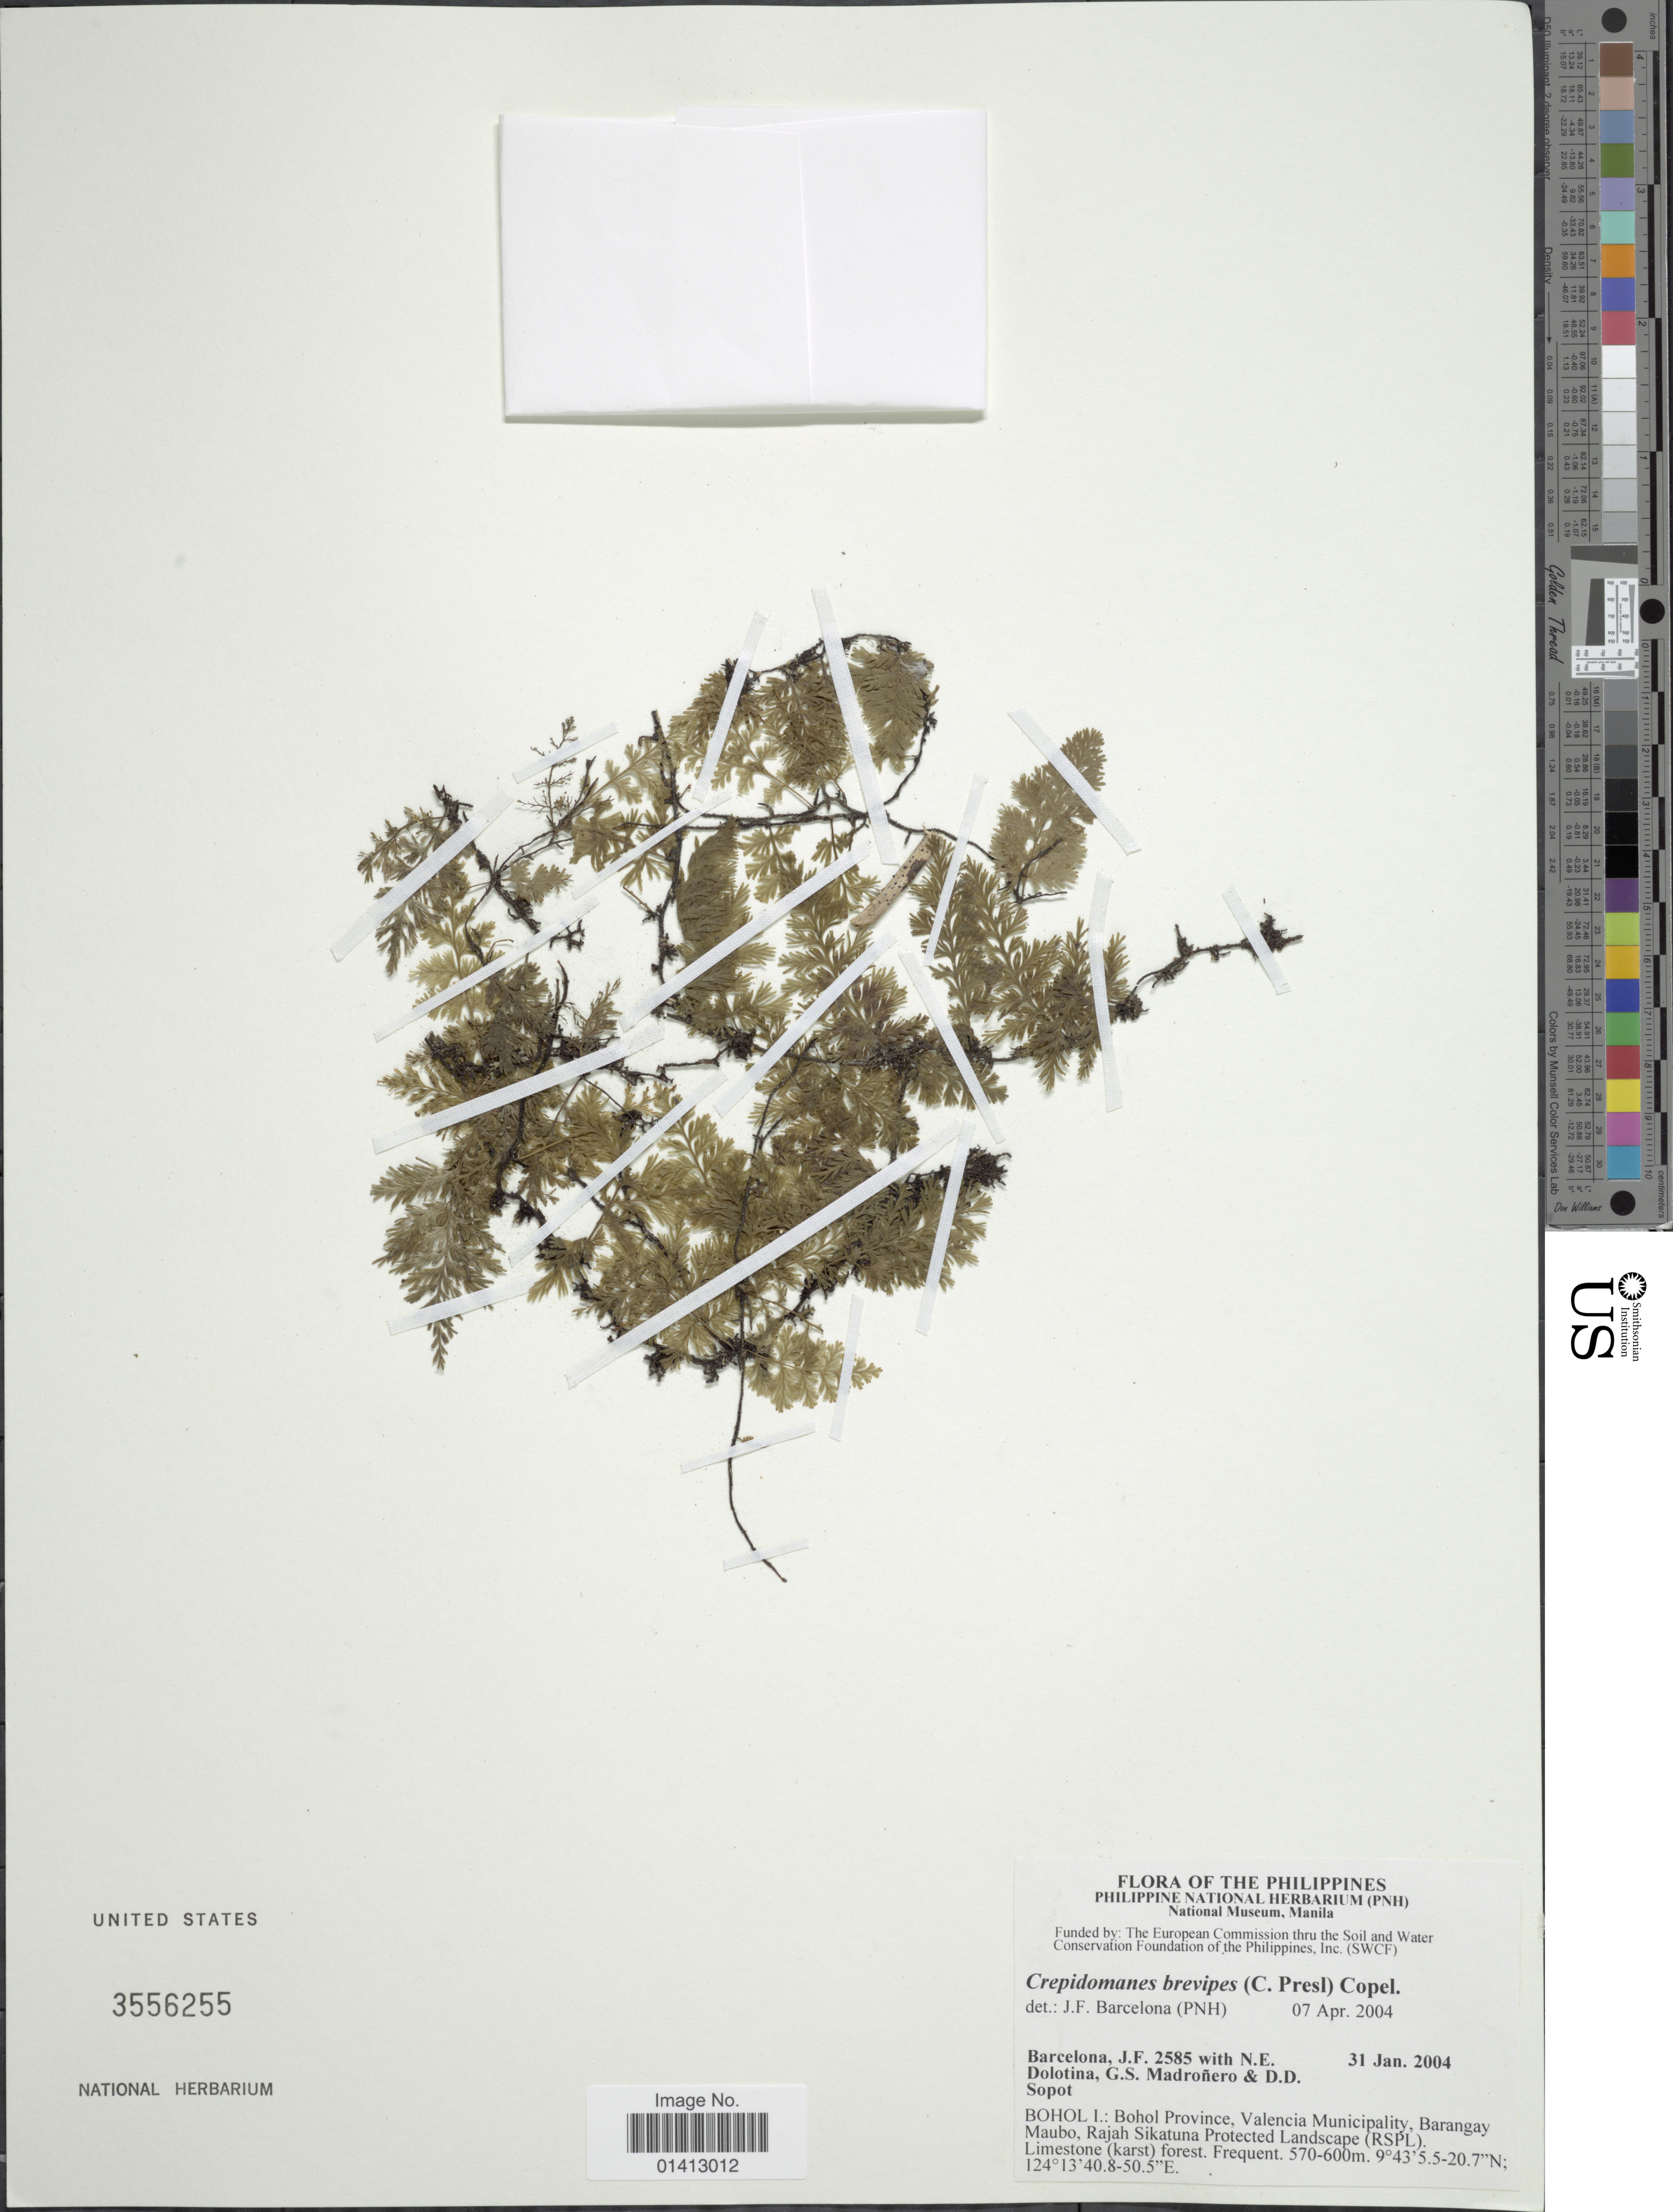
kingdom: Plantae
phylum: Tracheophyta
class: Polypodiopsida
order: Hymenophyllales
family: Hymenophyllaceae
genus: Crepidomanes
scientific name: Crepidomanes brevipes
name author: (C. Presl) Copel.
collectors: J. F. Barcelona, N. Dolotina, G. Madroñero & D. Sopot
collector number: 2585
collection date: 2004-01-31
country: Philippines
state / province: Central Visayas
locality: Bohol I: Valencia Municipality, Barangay, Maubo, Rajah Sikatuna Protected Landscape (RSPL)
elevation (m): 570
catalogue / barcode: US 3556255